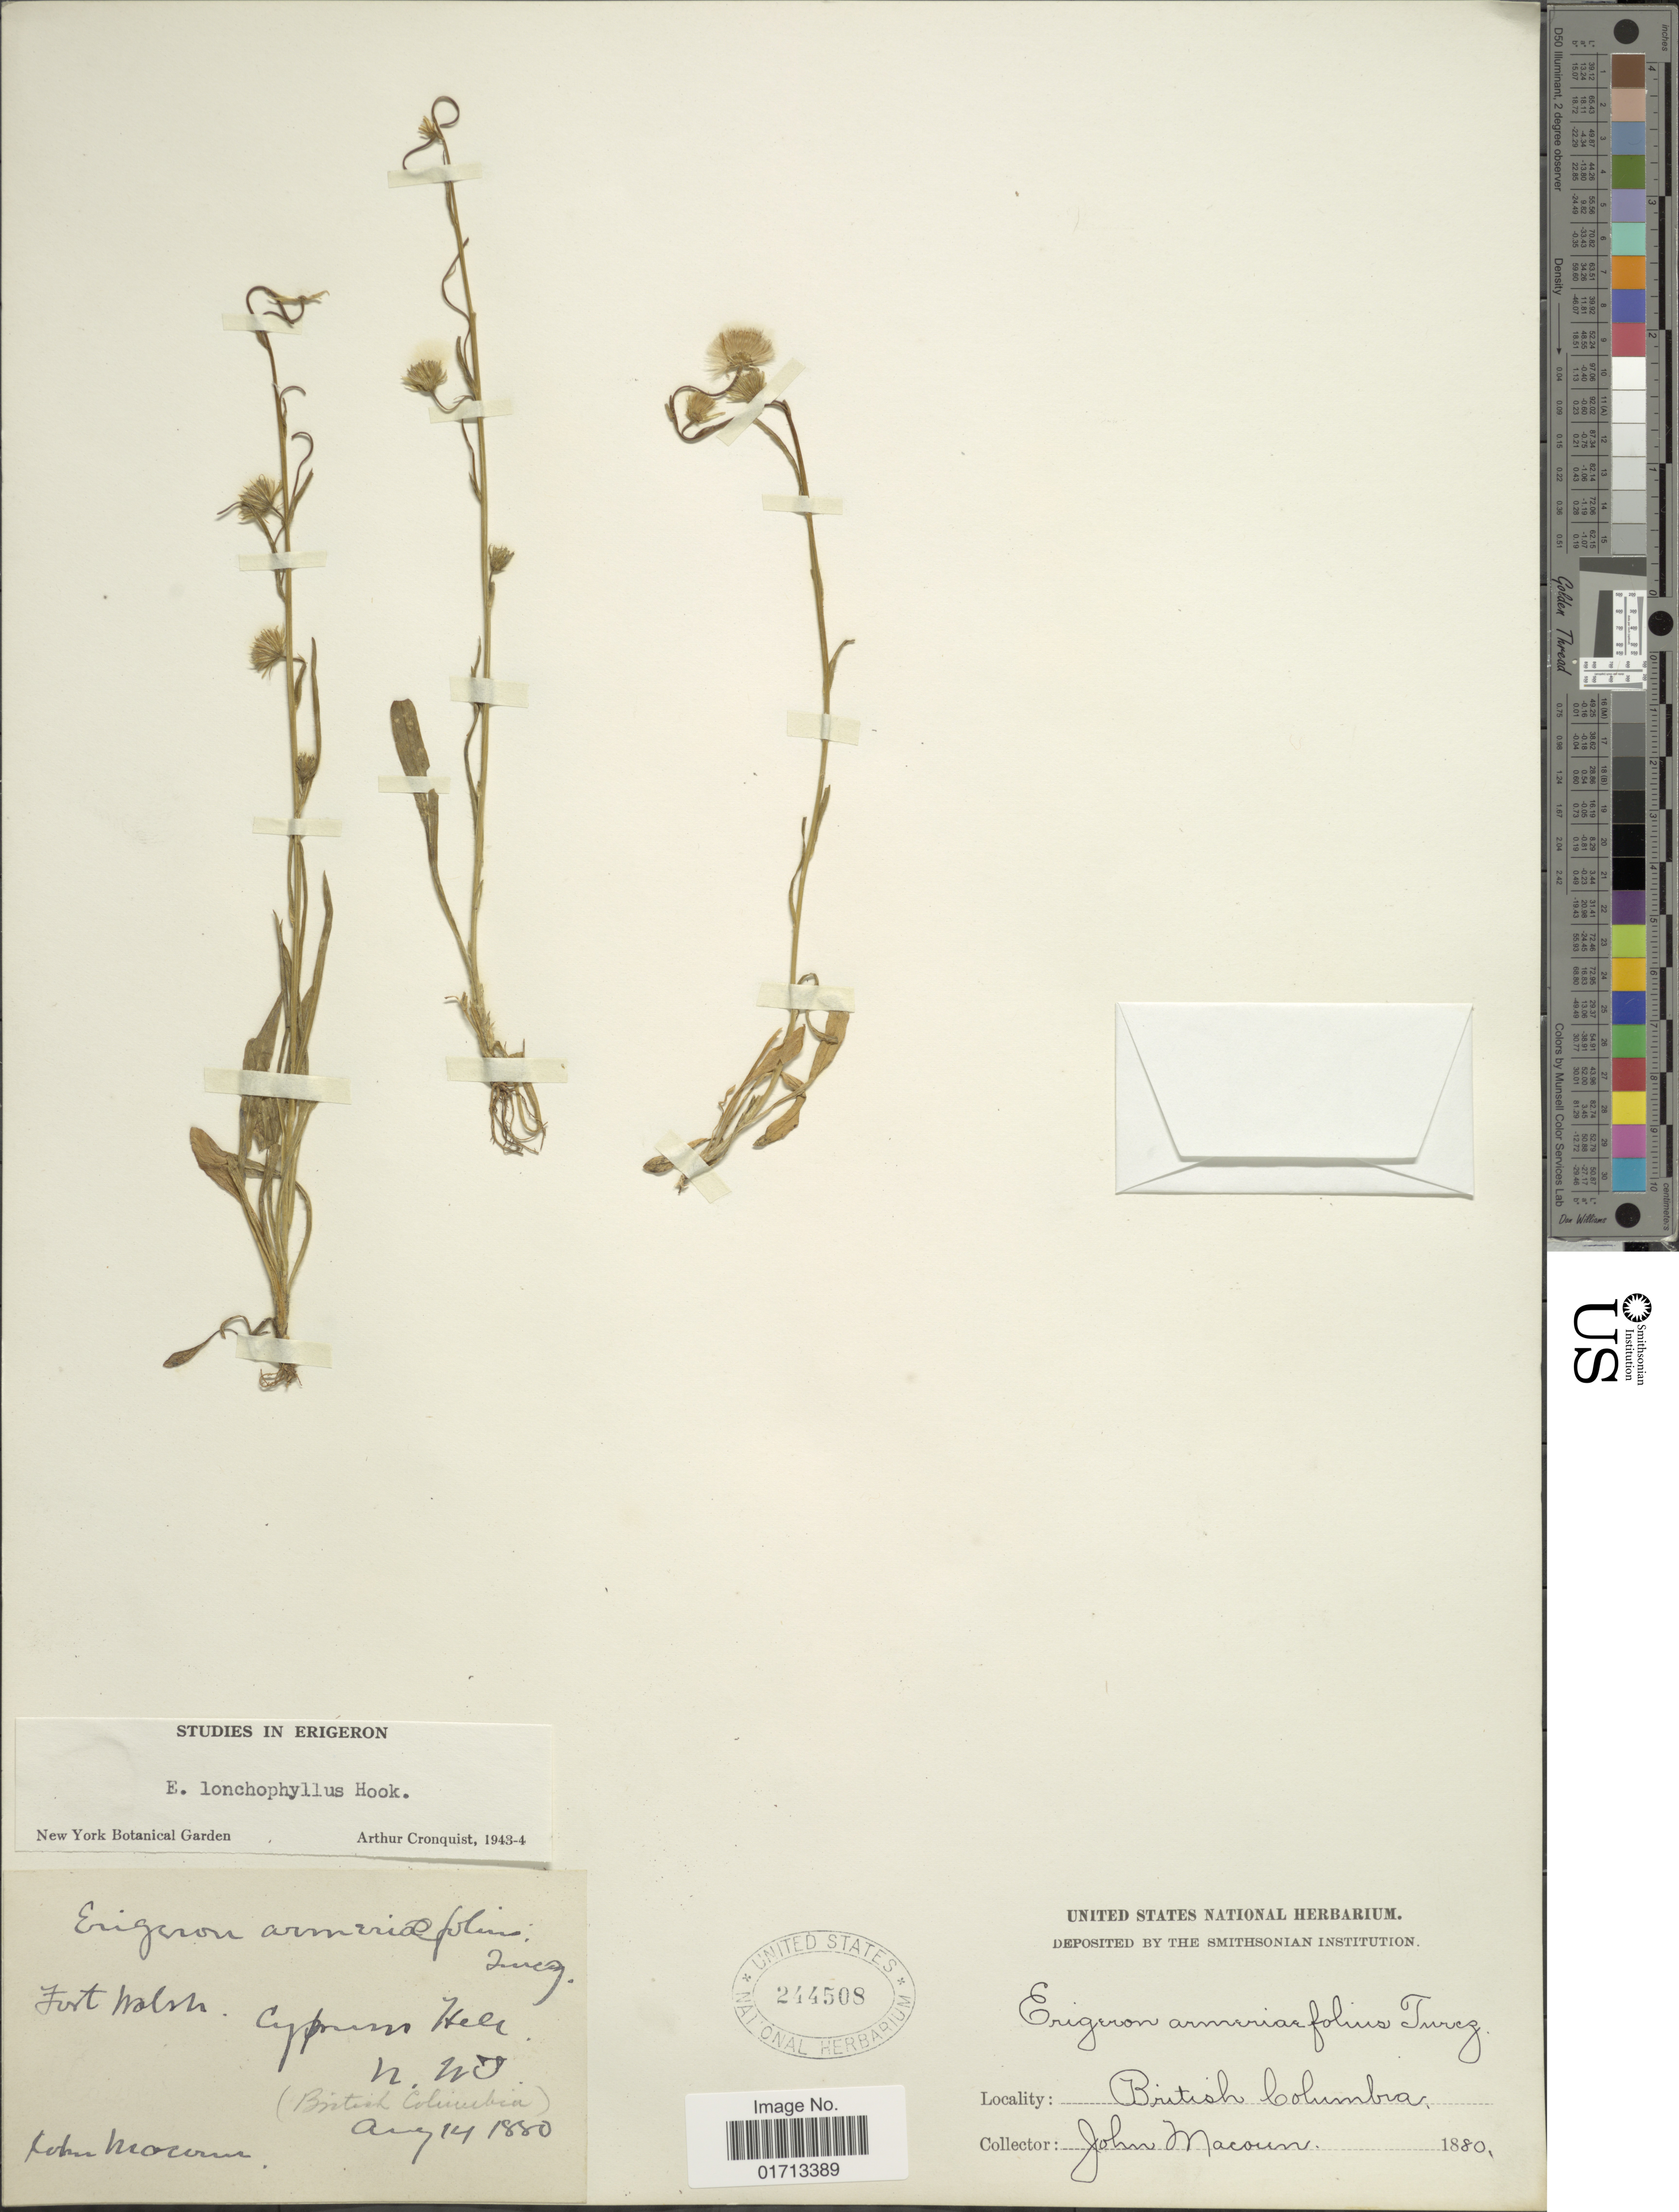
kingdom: Plantae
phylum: Tracheophyta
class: Magnoliopsida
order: Asterales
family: Asteraceae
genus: Erigeron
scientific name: Erigeron lonchophyllus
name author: Hook.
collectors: J. Macoun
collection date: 1880-08-14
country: Canada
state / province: British Columbia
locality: Fort Walsh. Cypress Hills. N. W. T.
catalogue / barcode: US 244508